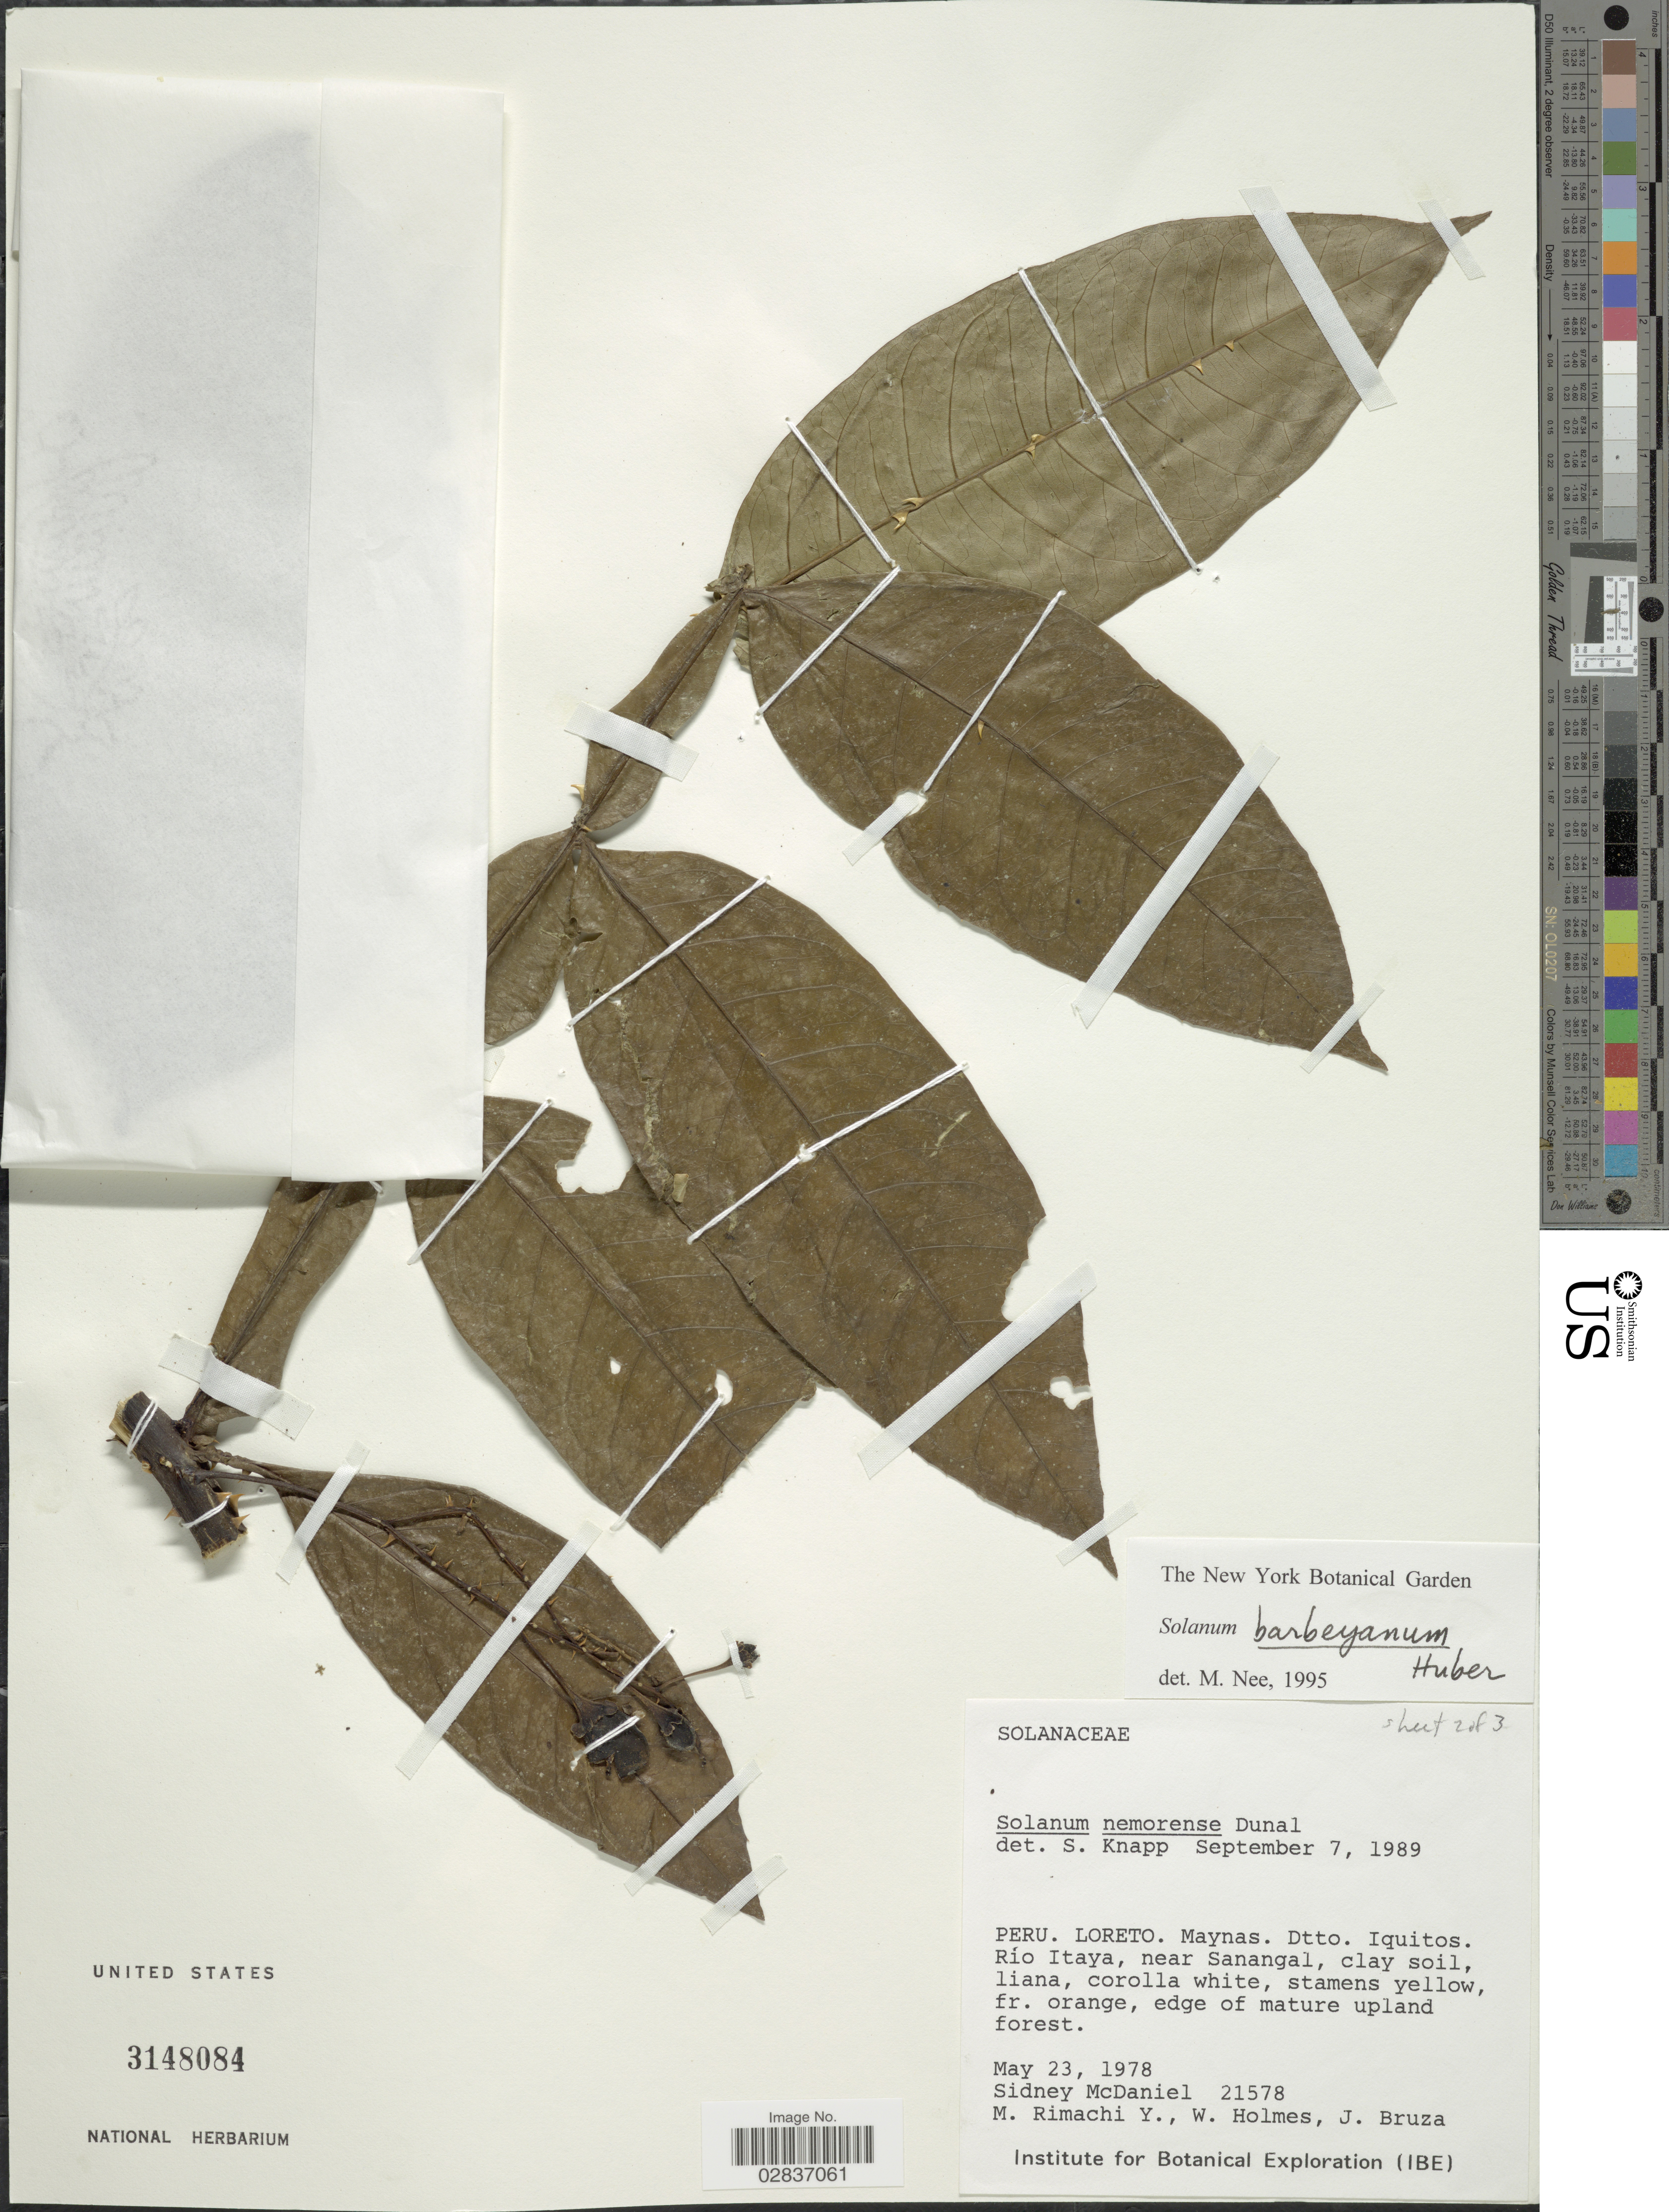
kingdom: Plantae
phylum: Tracheophyta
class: Magnoliopsida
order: Solanales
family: Solanaceae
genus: Solanum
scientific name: Solanum barbeyanum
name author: Huber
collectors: S. McDaniel, M. Rimachi Y., W. Holmes & J. Bruza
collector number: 21578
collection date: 1978-05-23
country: Peru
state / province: Loreto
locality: Maynas. Dtto. Iquitos. Río Itaya, near Sanangal.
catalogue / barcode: US 3148084